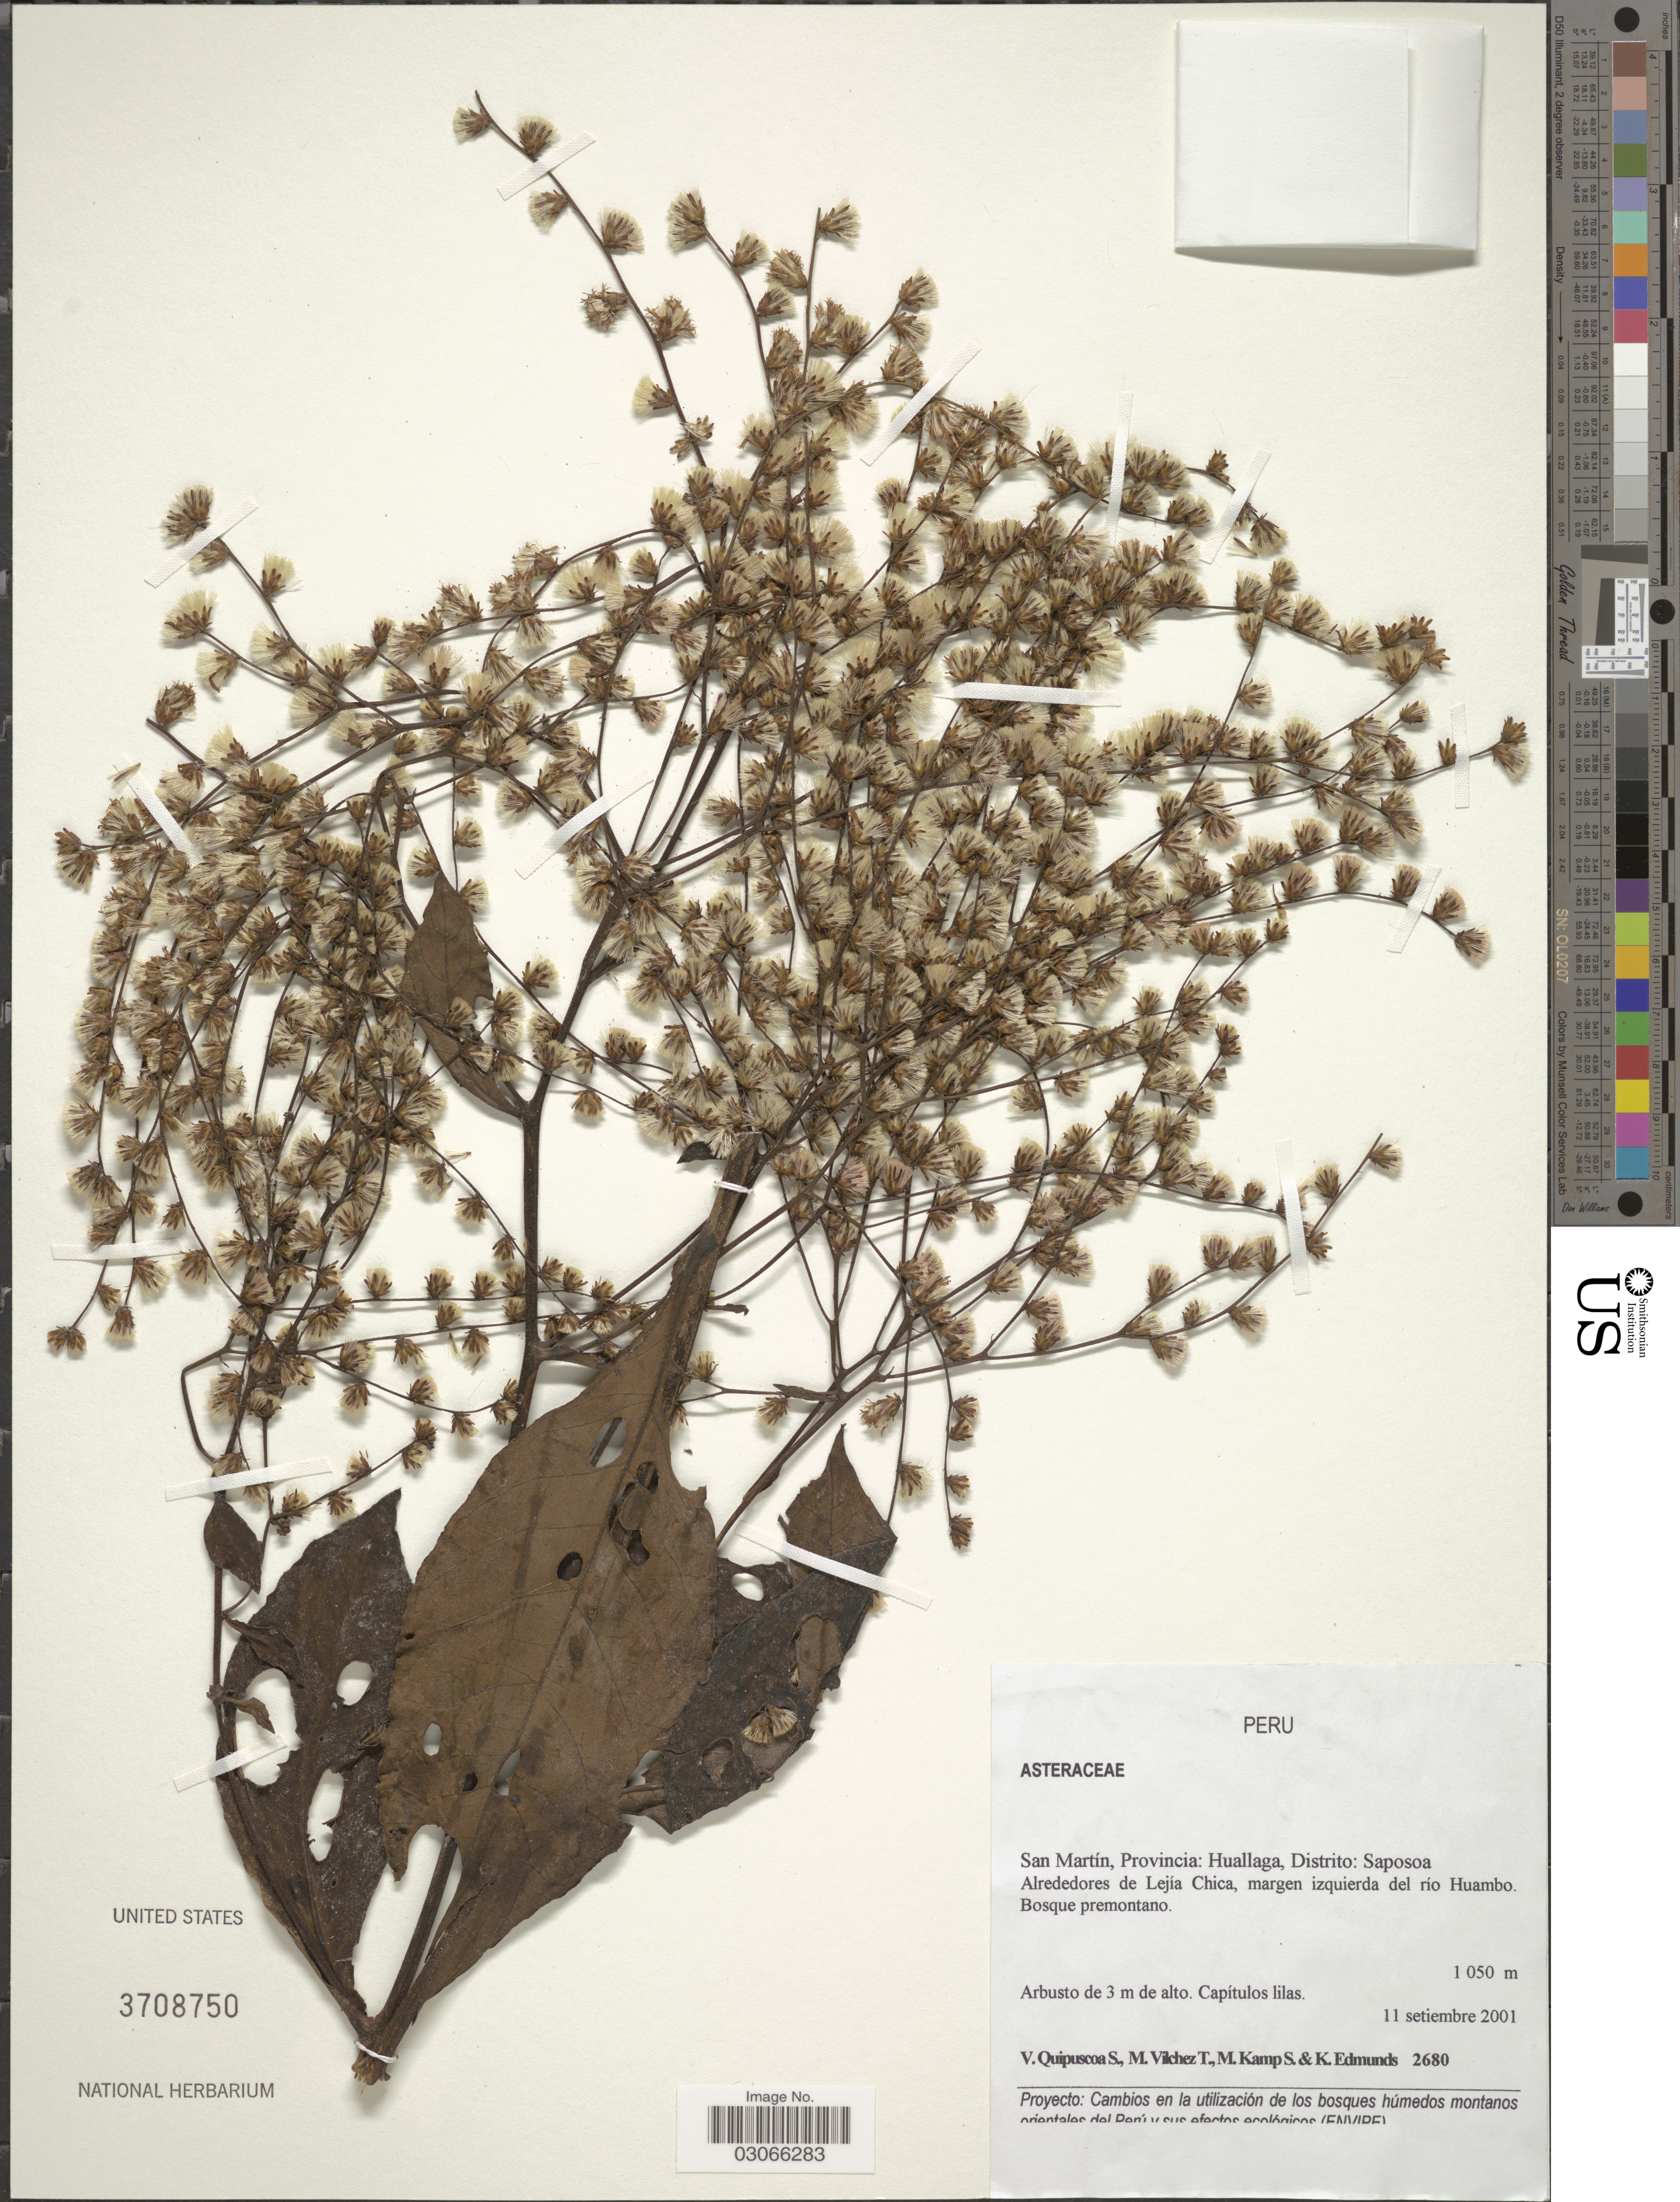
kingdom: Plantae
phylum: Tracheophyta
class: Magnoliopsida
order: Asterales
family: Asteraceae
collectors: V. Quipuscoa S., M. Vilchez T., M. Kamp S. & K. Edmunds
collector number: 2680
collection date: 2001-09-11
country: Peru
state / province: San Martín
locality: Provincia: Huallaga, Distrito: Saposoa. Alrededores de Lejía Chica, margen izquierda del río Huambo.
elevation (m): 1050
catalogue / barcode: US 3708750